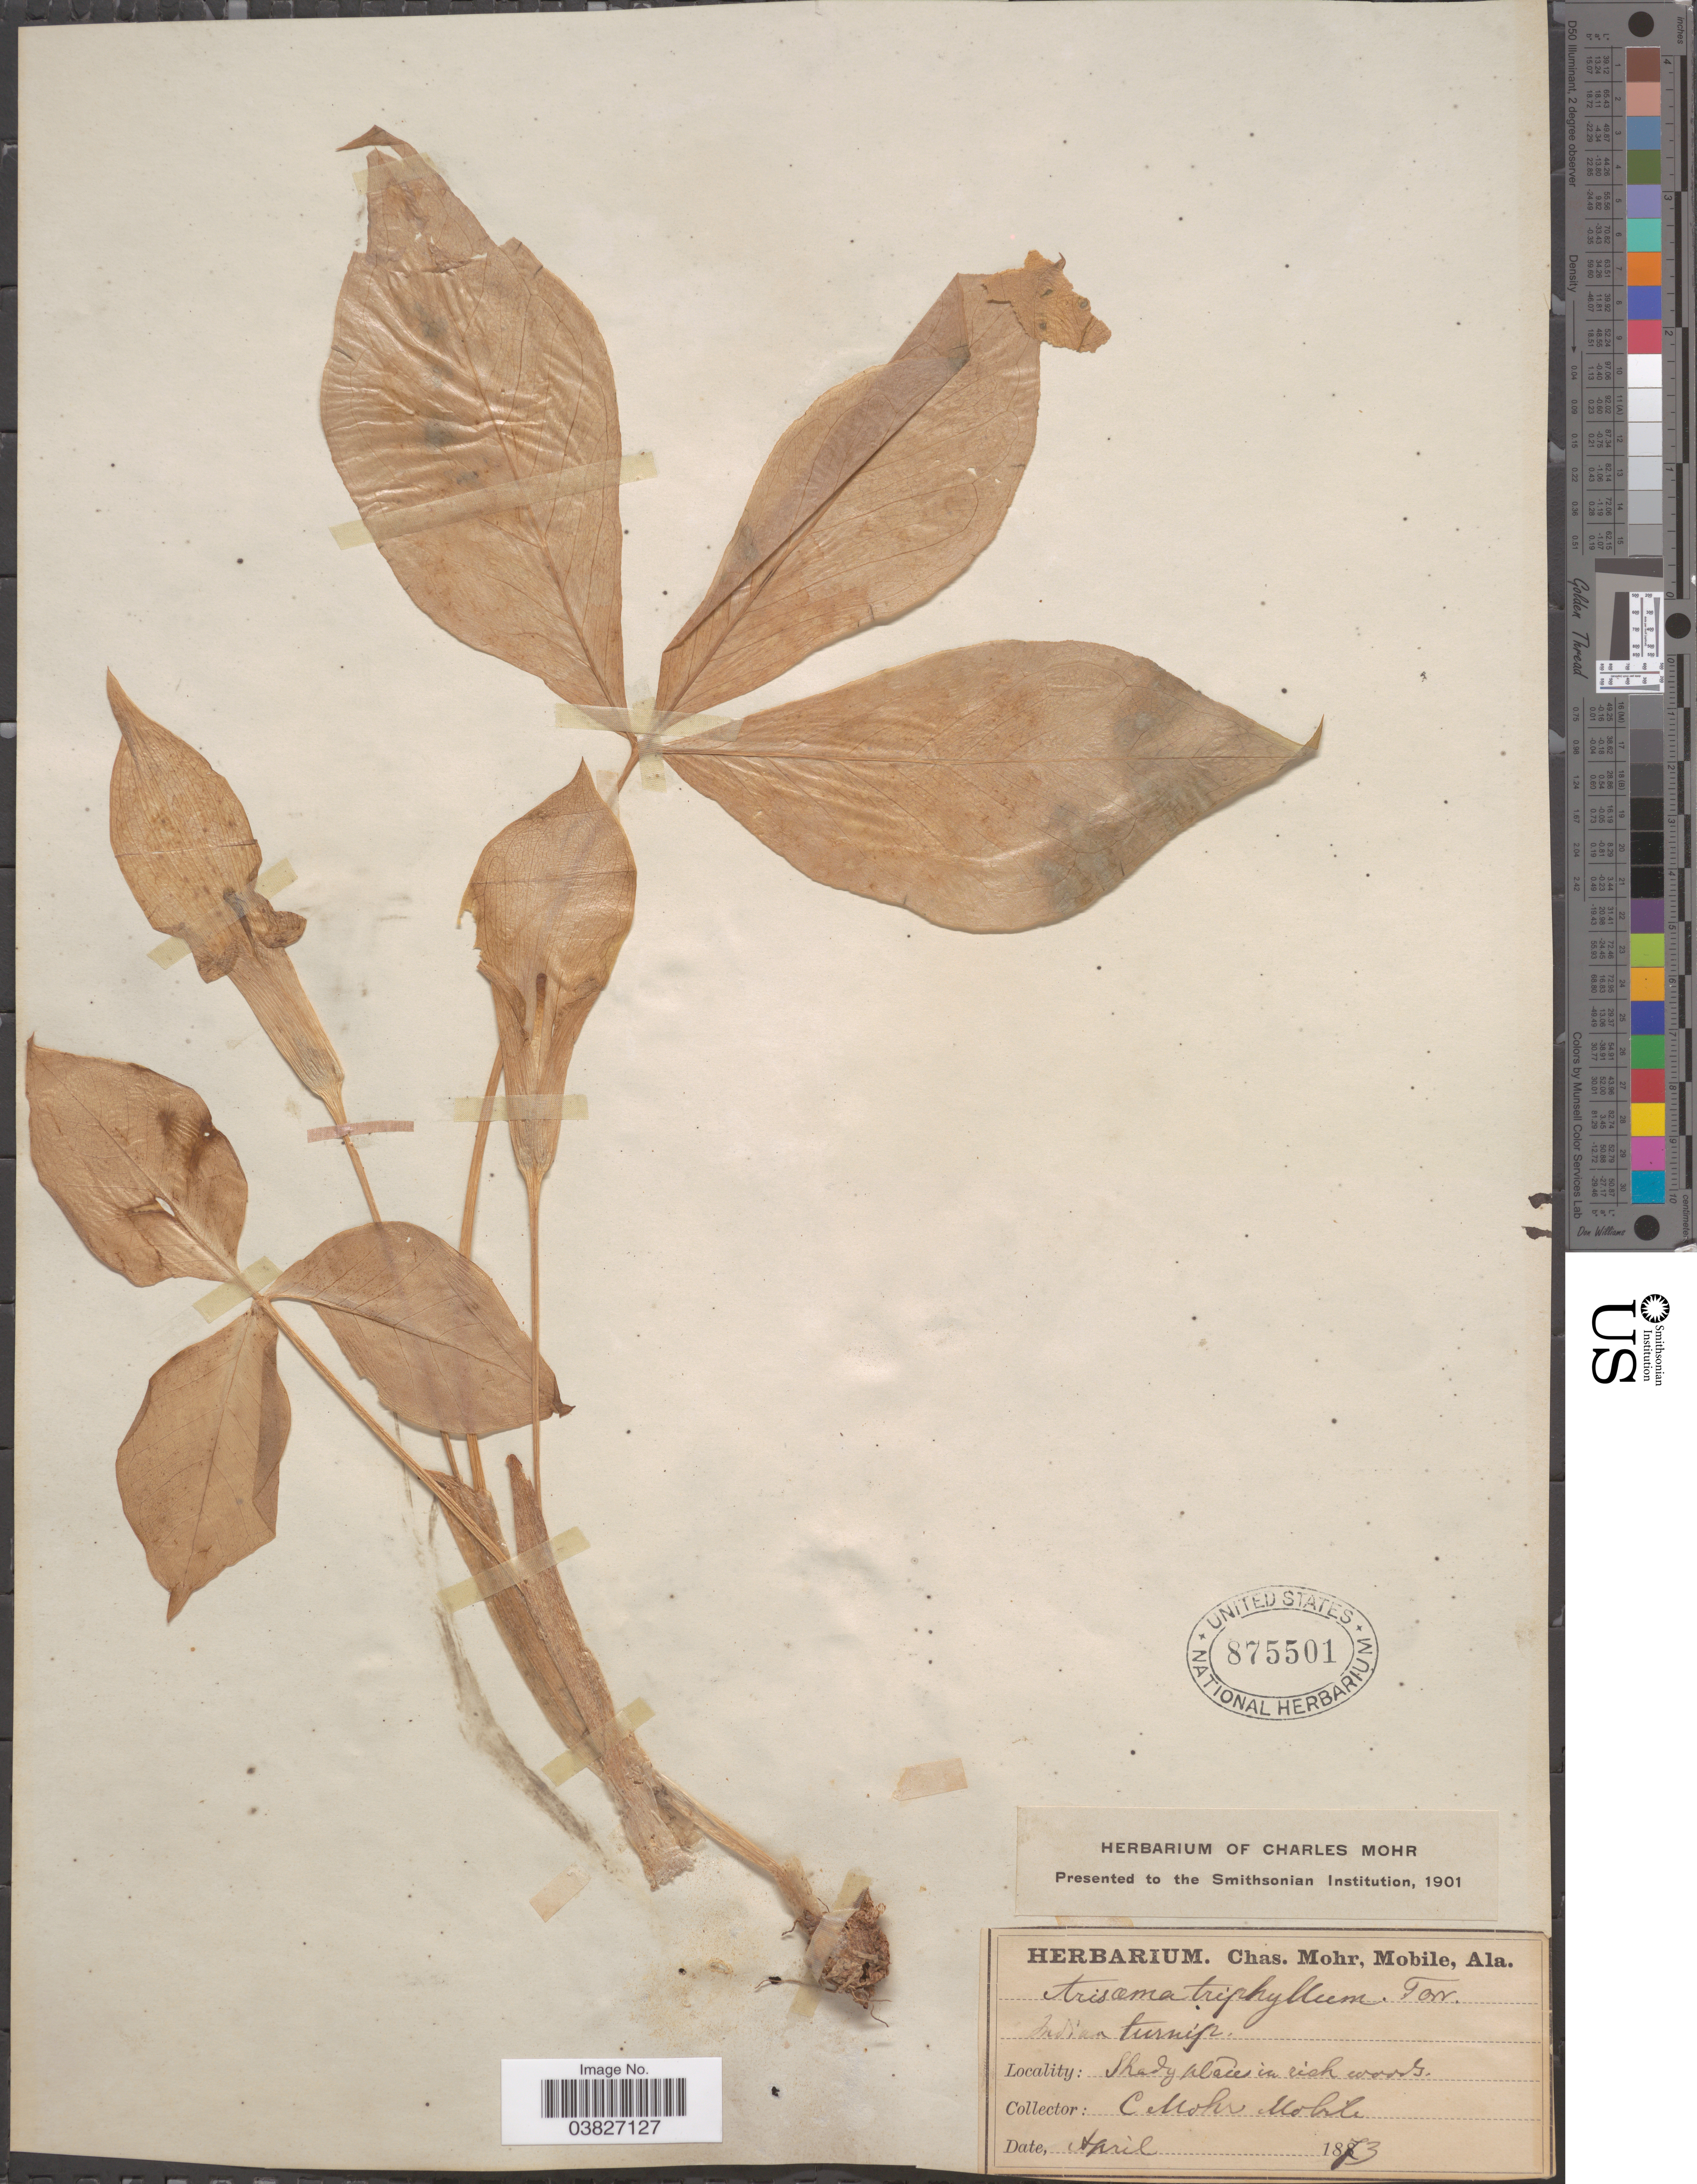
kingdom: Plantae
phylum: Tracheophyta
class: Liliopsida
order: Alismatales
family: Araceae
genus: Arisaema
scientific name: Arisaema triphyllum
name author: (L.) Schott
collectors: Mohr, C. T. (herbarium)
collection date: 1873-04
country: United States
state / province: Alabama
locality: Shady places in rich woods.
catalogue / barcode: US 875501